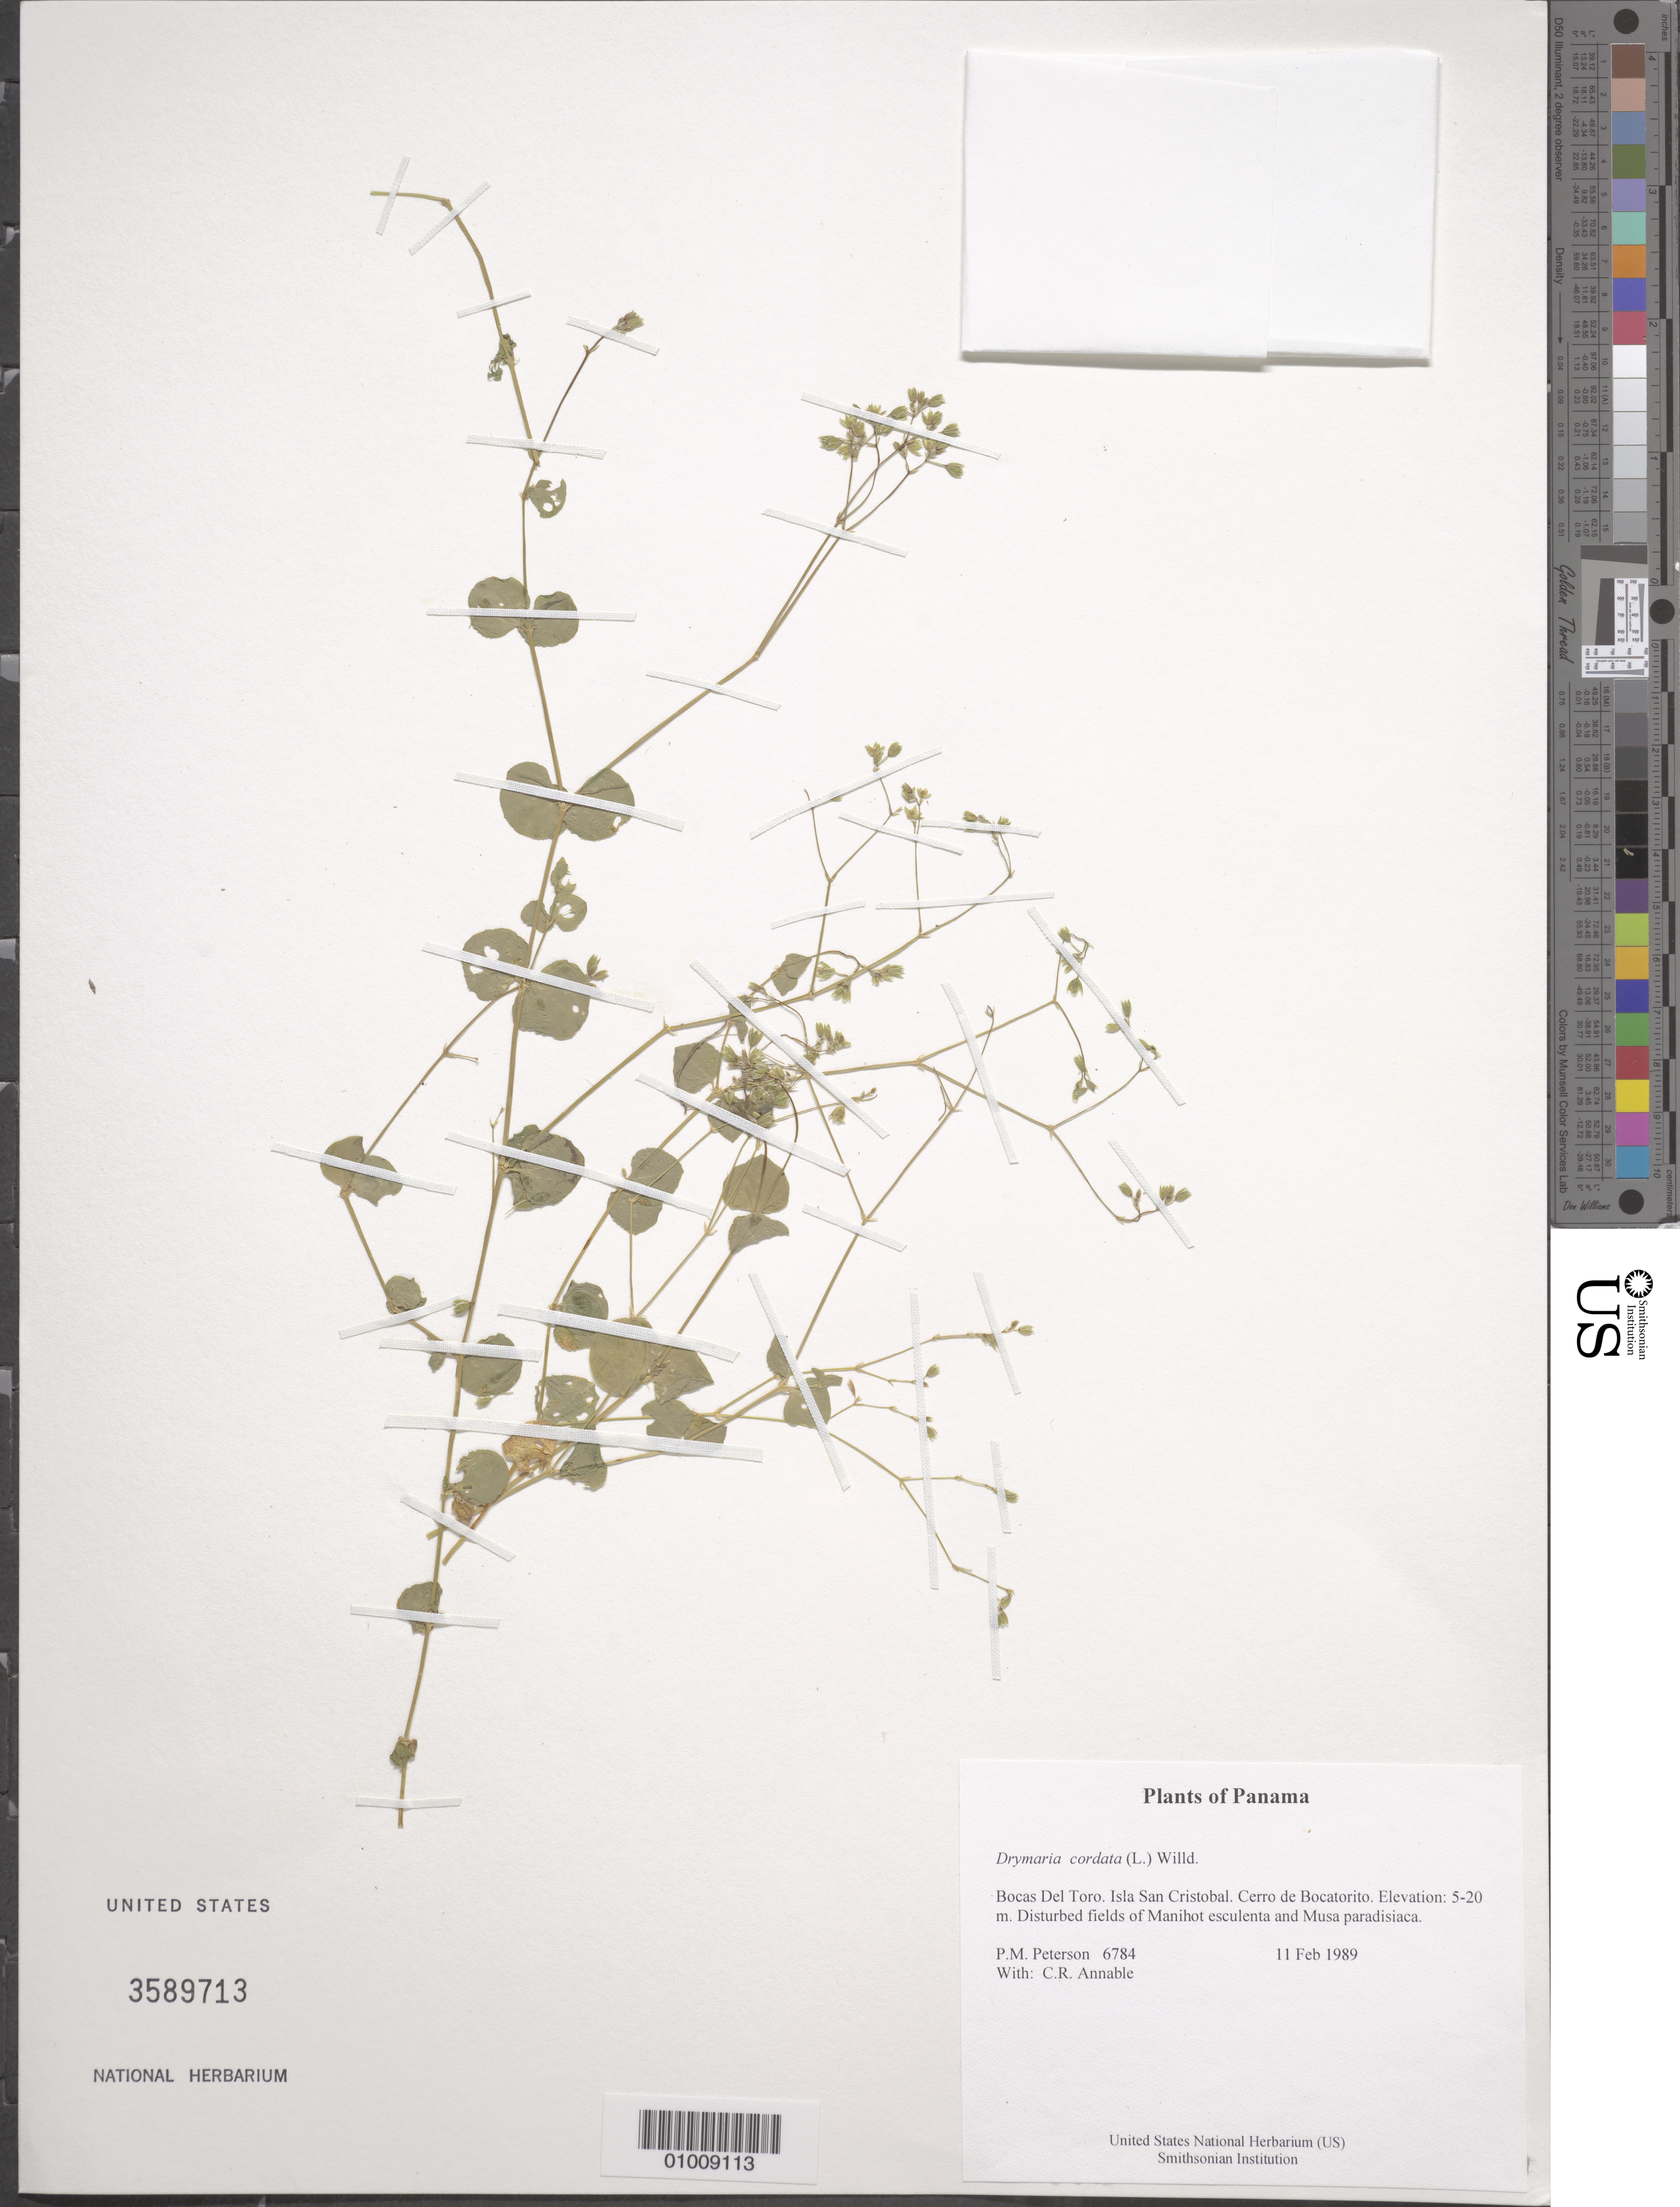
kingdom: Plantae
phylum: Tracheophyta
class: Magnoliopsida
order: Caryophyllales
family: Caryophyllaceae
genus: Drymaria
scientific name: Drymaria cordata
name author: (L.) Willd. ex Schult.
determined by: Liesner, R. L.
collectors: P. M. Peterson & C. R. Annable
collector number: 06784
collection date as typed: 11 Feb 1989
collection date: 1989-02-11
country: Panama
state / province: Bocas del Toro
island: San Cristobal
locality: Cerro de Bocatorito.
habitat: Disturbed fields of Manihot esculenta and Musa paradisiaca.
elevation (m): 5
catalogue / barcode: US 3589713